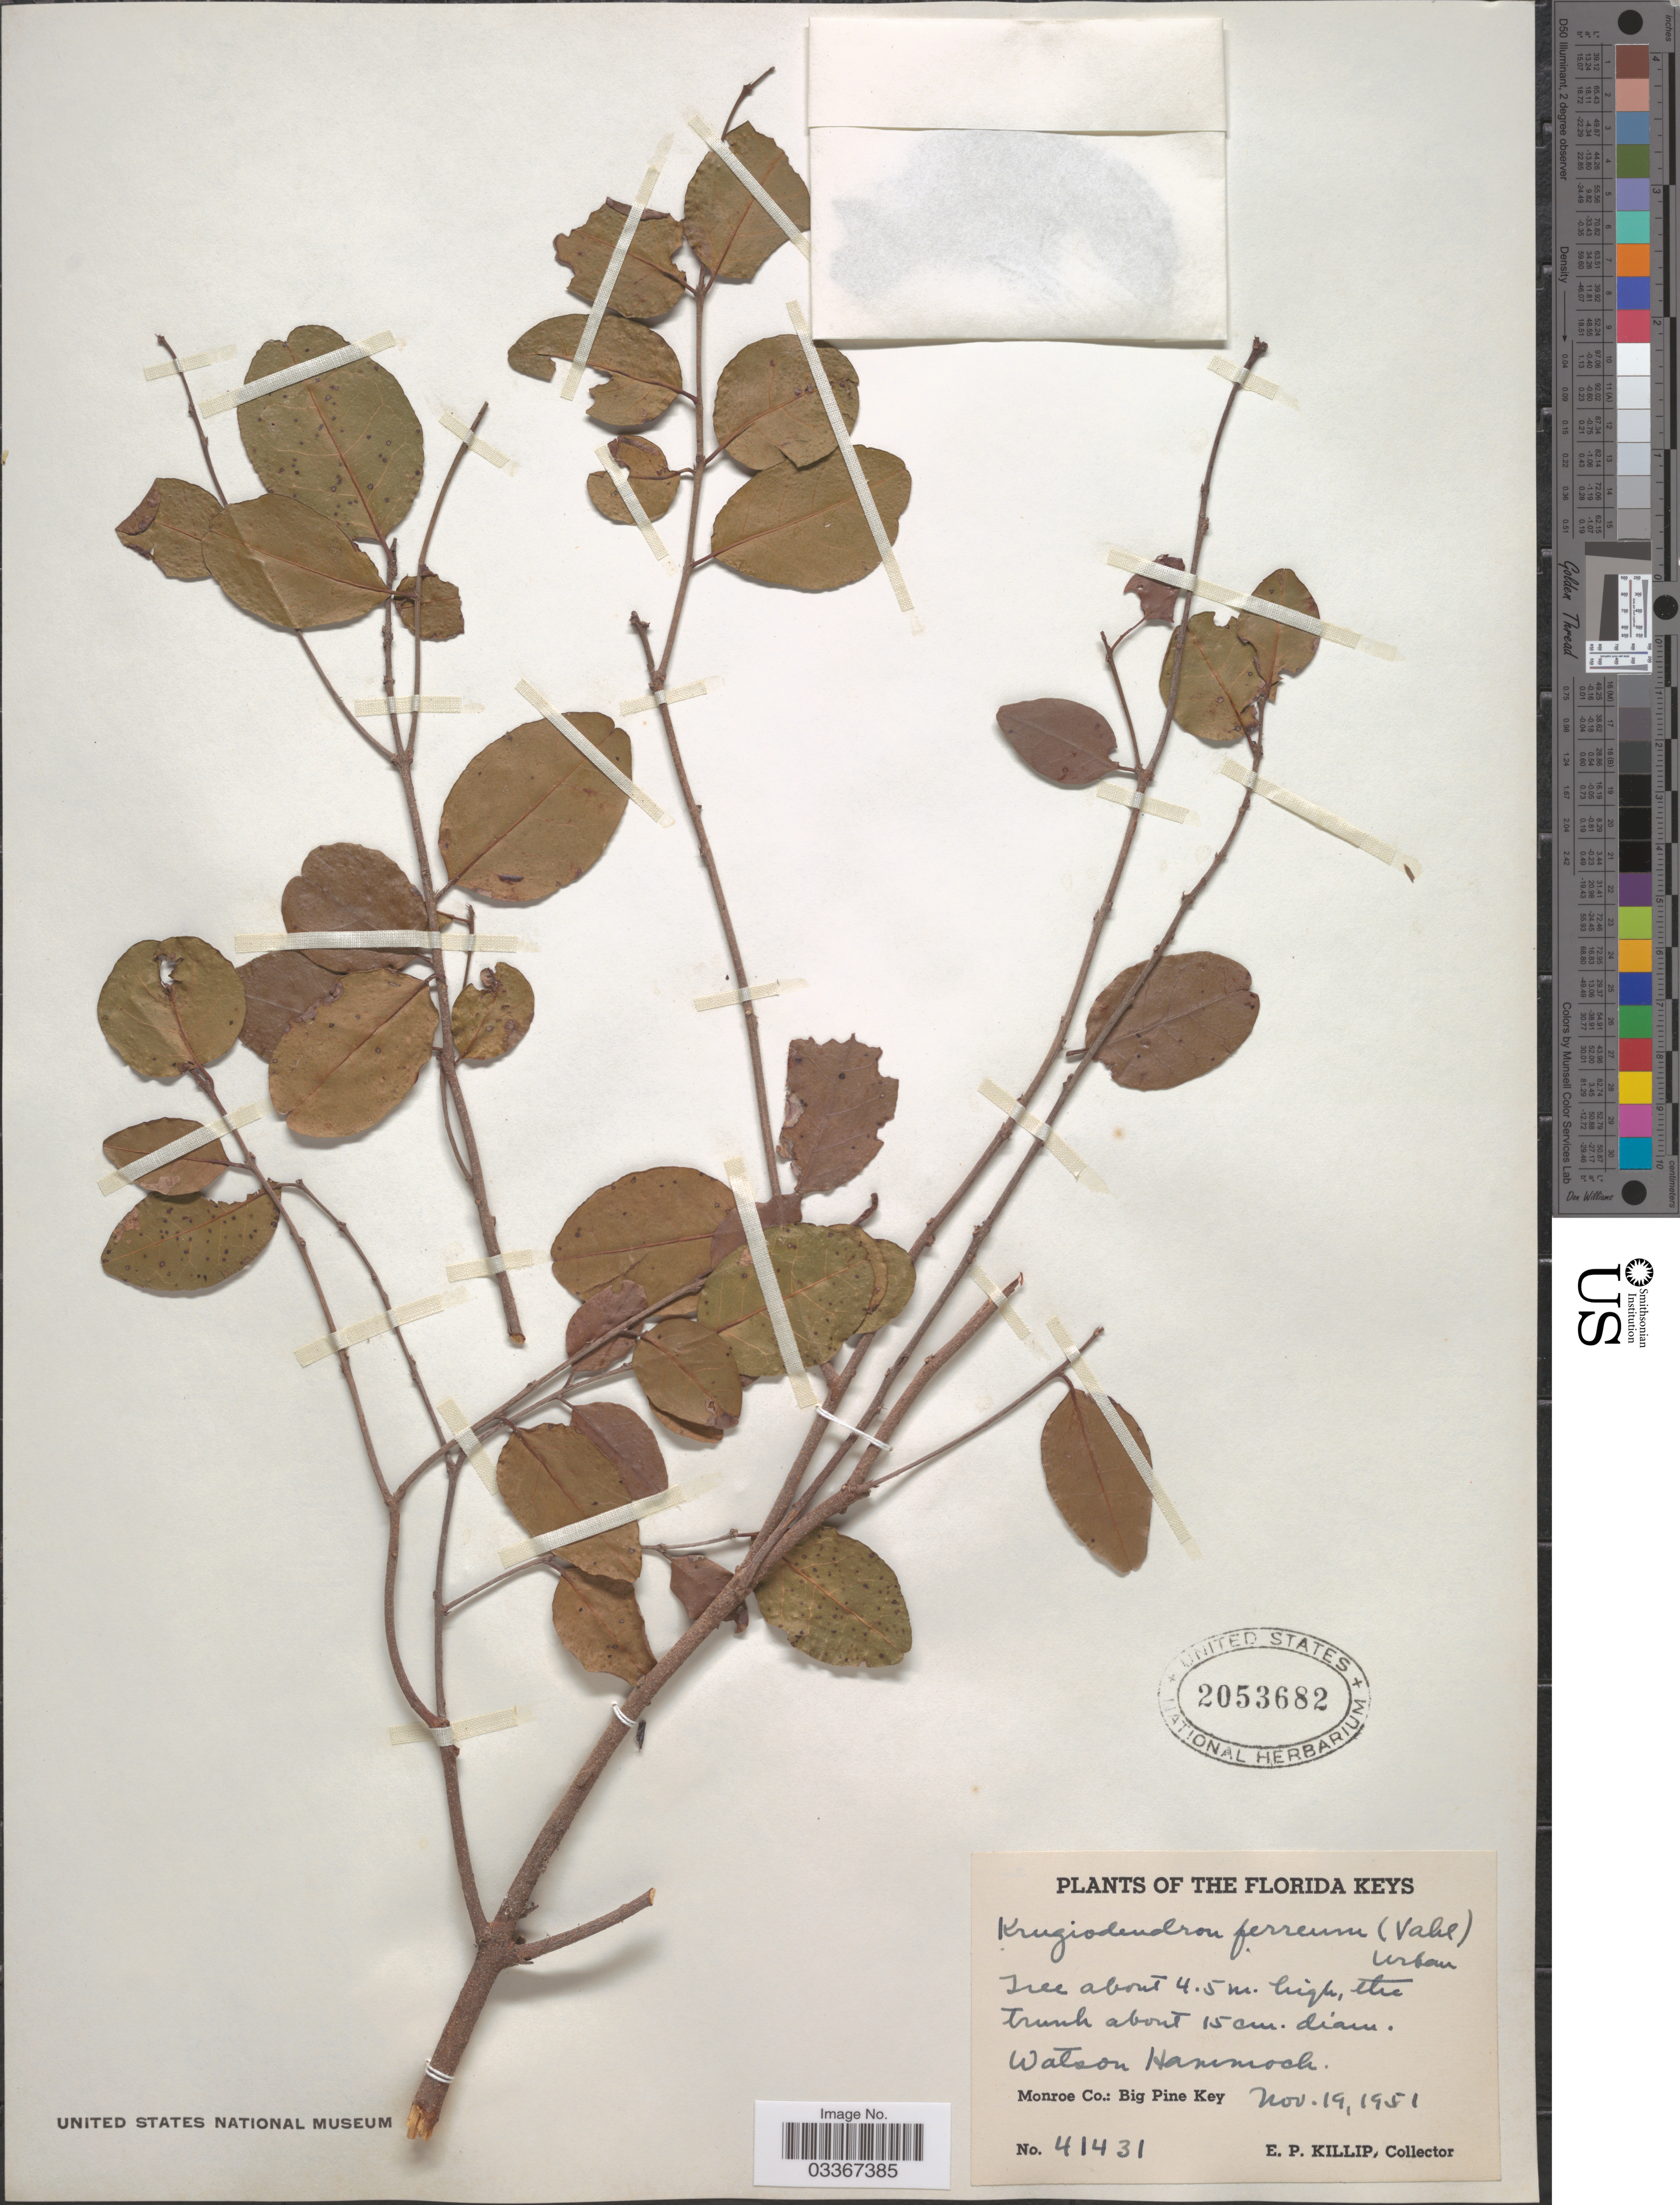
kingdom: Plantae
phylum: Tracheophyta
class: Magnoliopsida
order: Rosales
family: Rhamnaceae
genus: Krugiodendron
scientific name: Krugiodendron ferreum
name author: (Vahl) Urb.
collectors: E. P. Killip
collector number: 41431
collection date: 1951-11-19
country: United States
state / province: Florida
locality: The Florida Keys. Watson Hammock. Monroe Co.: Big Pine Key.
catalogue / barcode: US 2053682